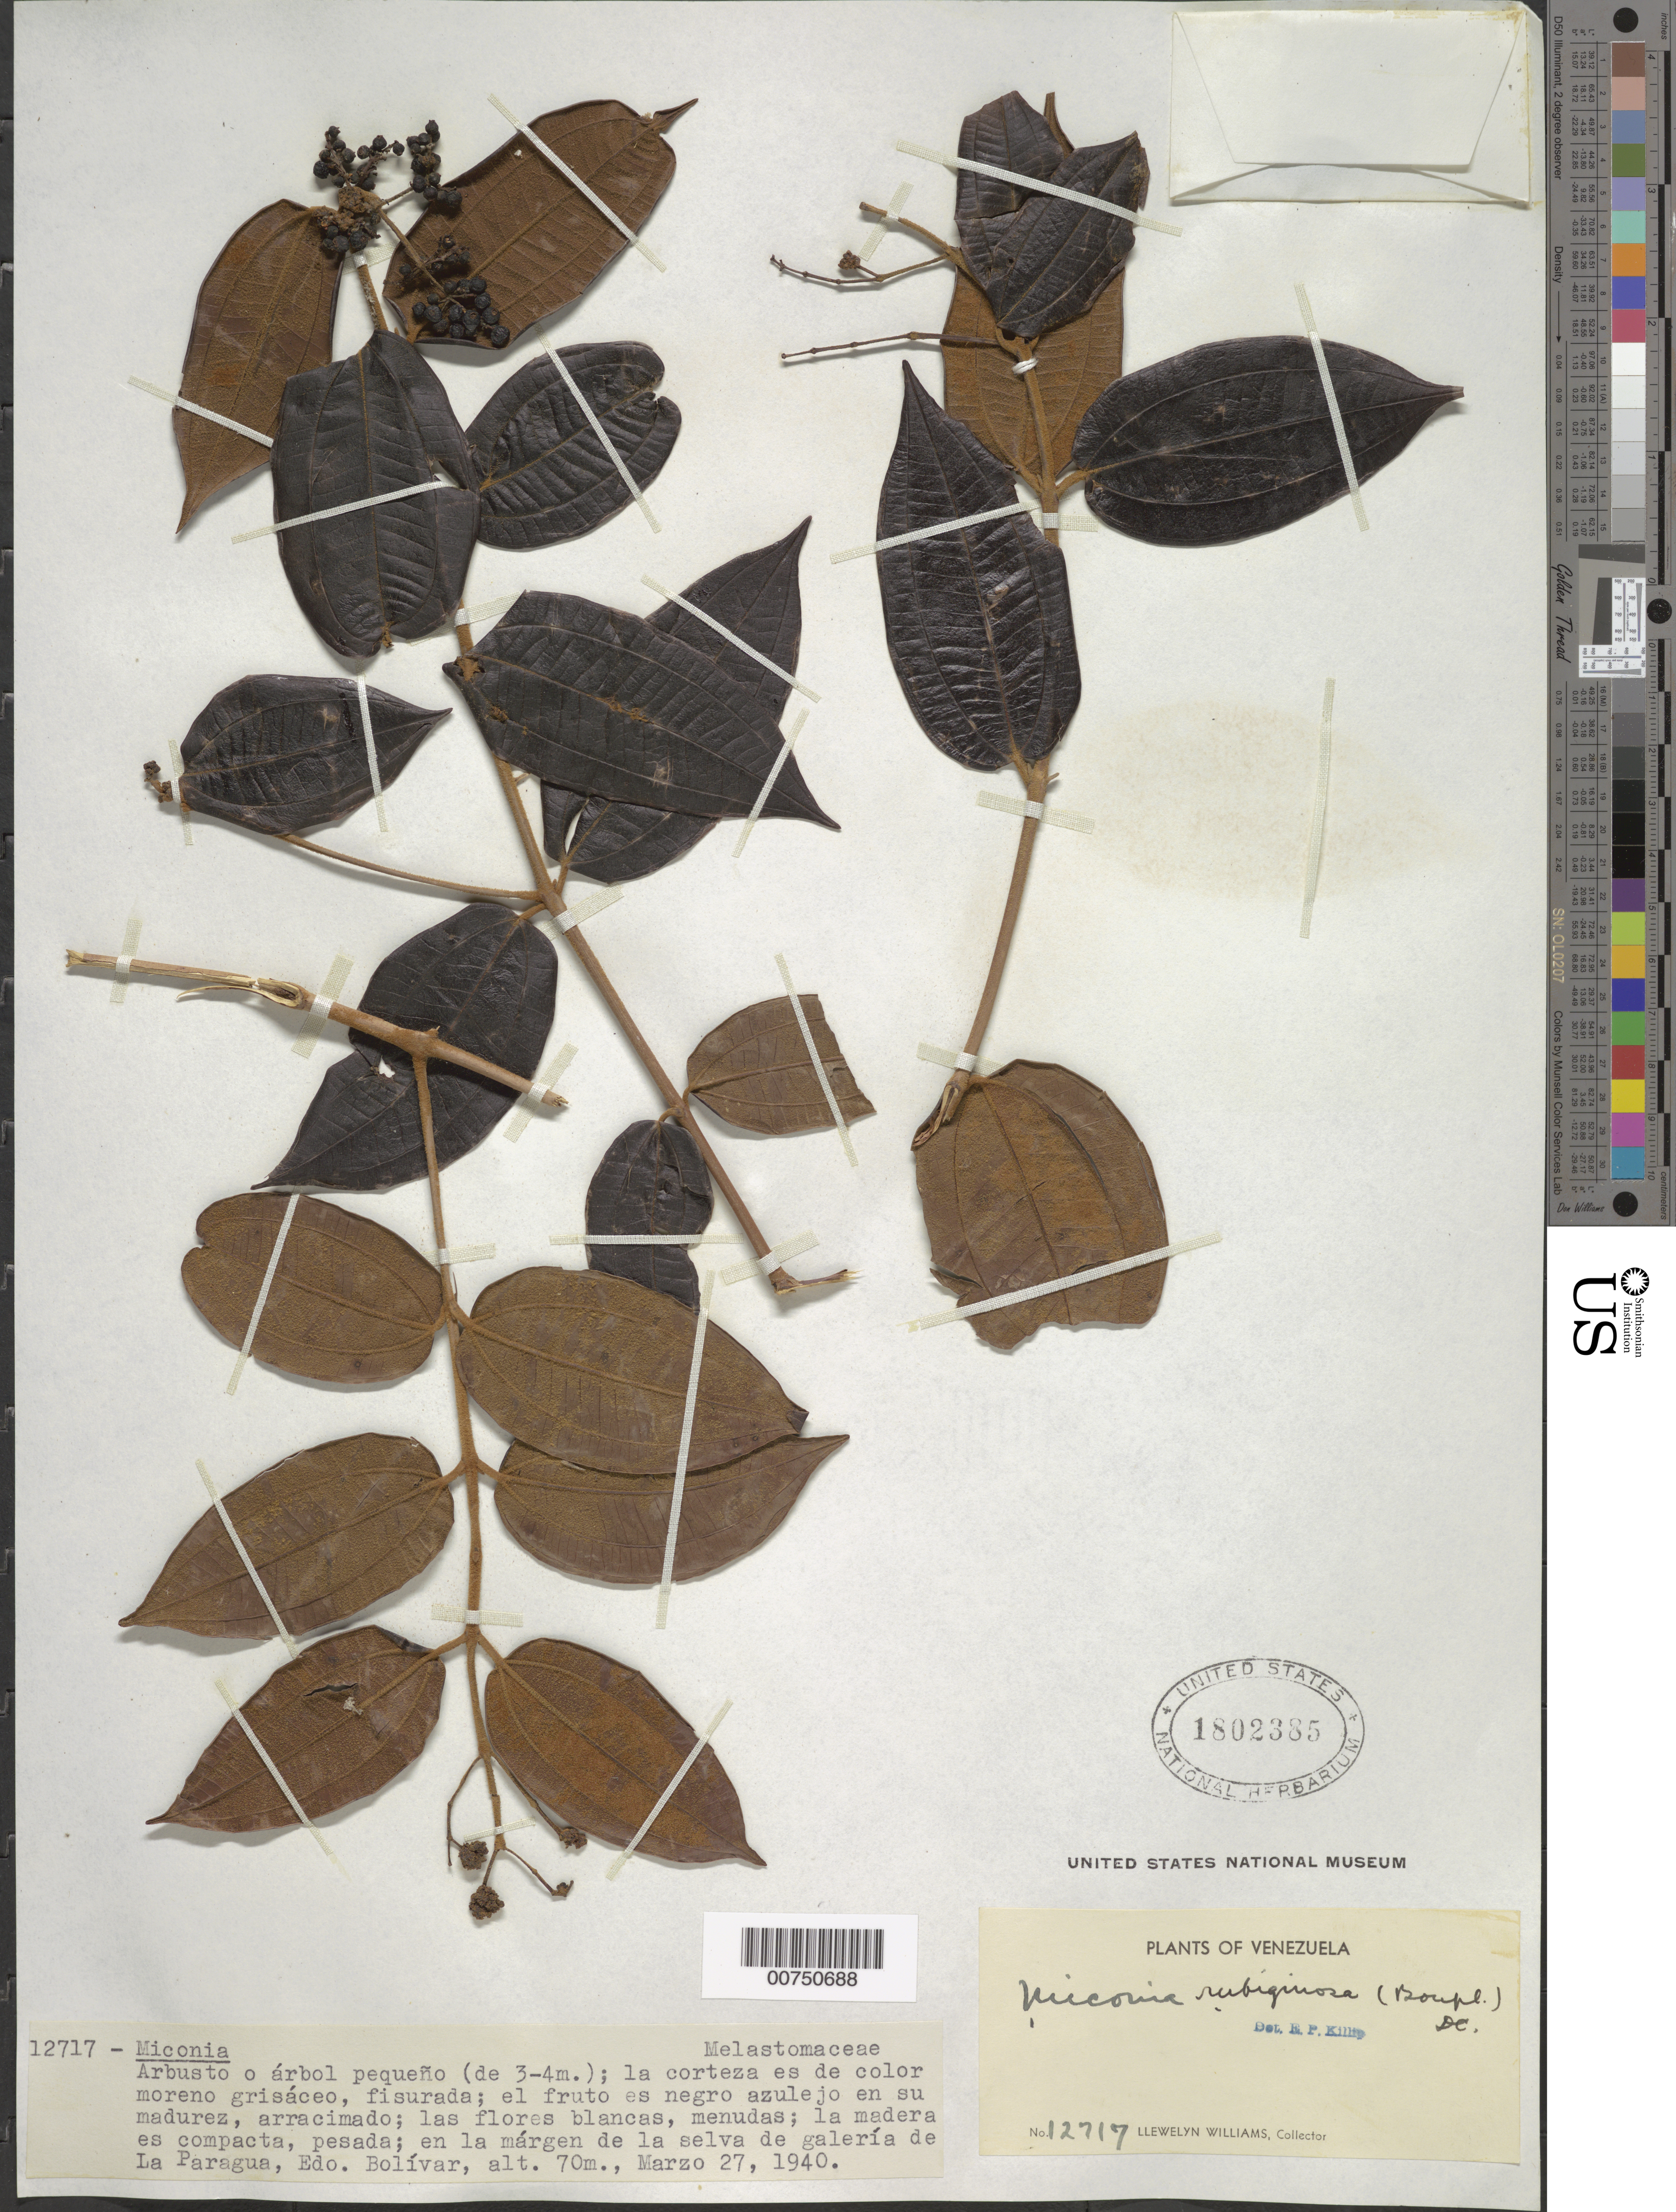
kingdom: Plantae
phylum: Tracheophyta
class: Magnoliopsida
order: Myrtales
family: Melastomataceae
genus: Miconia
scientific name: Miconia rubiginosa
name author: (Bonpl.) DC.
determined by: Killip, Ellsworth P.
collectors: Ll. Williams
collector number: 12717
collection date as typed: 27-Mar-40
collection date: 1940-03-27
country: Venezuela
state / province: Bolívar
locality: La Paragua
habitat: Margen de la selva de galeria de La Paragua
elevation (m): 70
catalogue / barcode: US 1802385